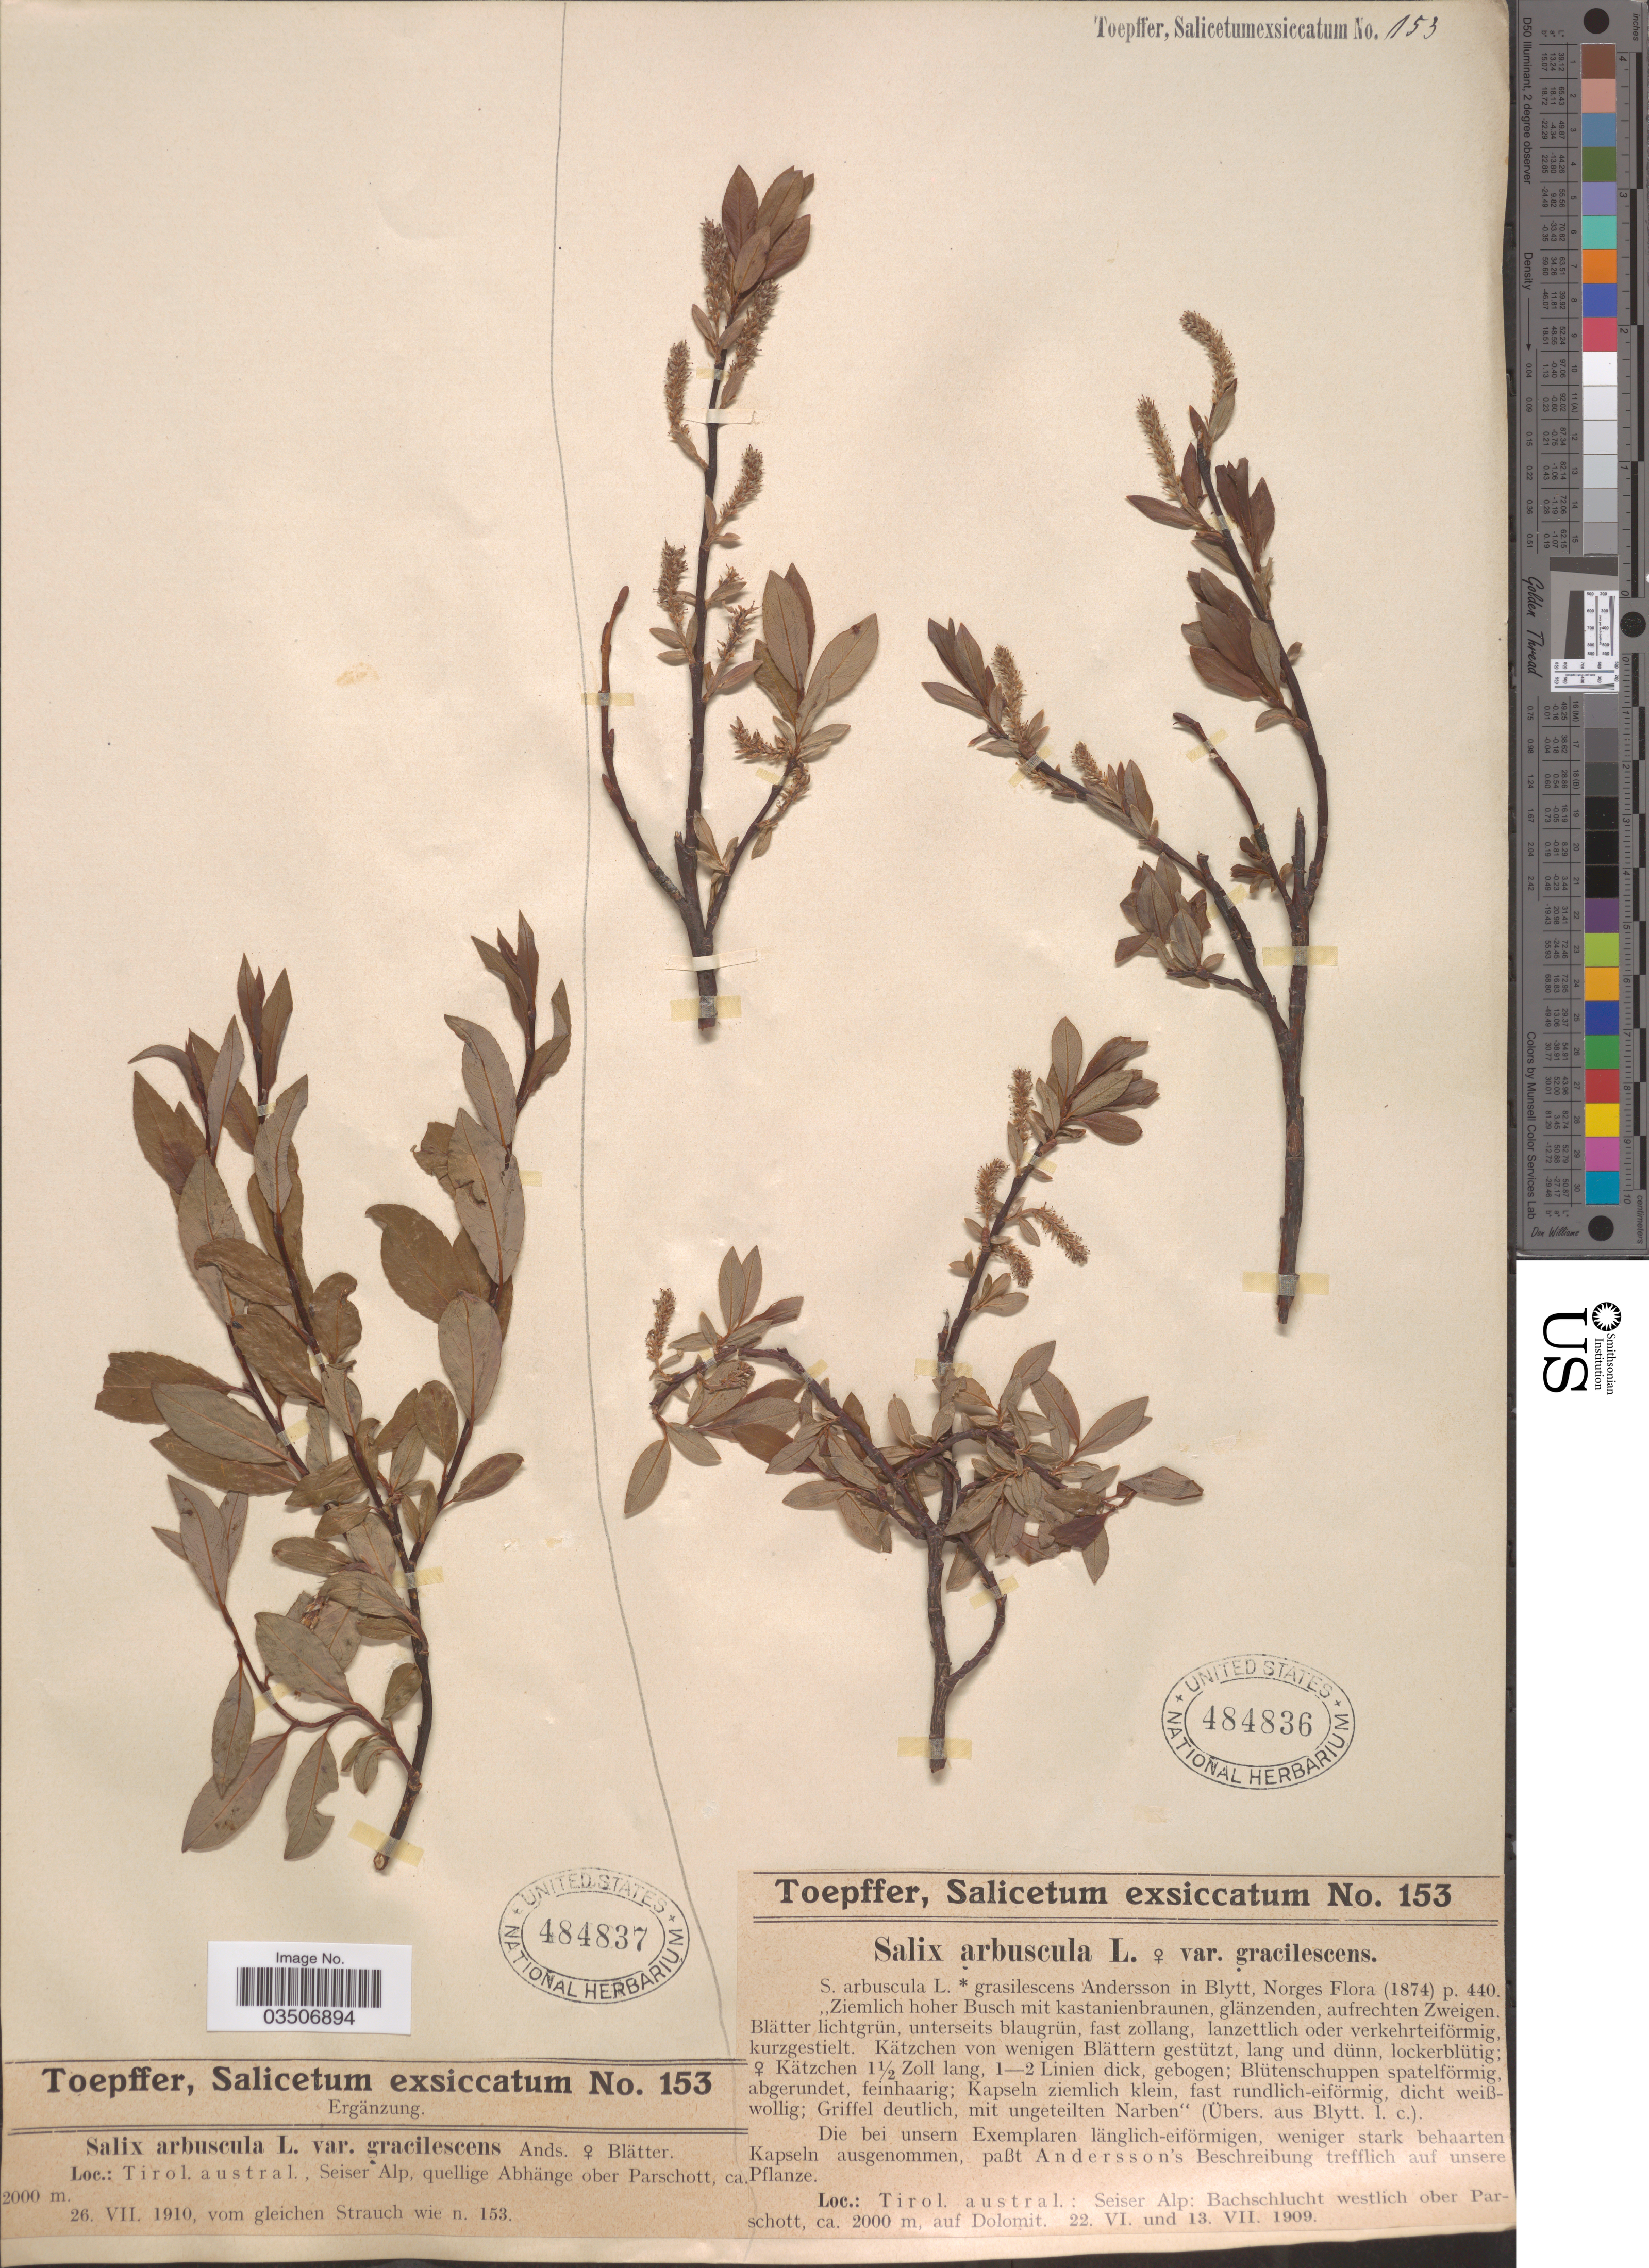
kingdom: Plantae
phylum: Tracheophyta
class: Magnoliopsida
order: Malpighiales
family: Salicaceae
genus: Salix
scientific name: Salix arbuscula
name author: L.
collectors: A. Toepffer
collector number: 153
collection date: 1909-06-22/1909-07-13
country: Austria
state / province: Styria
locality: Tirol. austral.: Seiser Alp: Bachschlucht westlich ober Parschott, auf Dolomit.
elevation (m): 2000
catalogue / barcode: US 484836-2